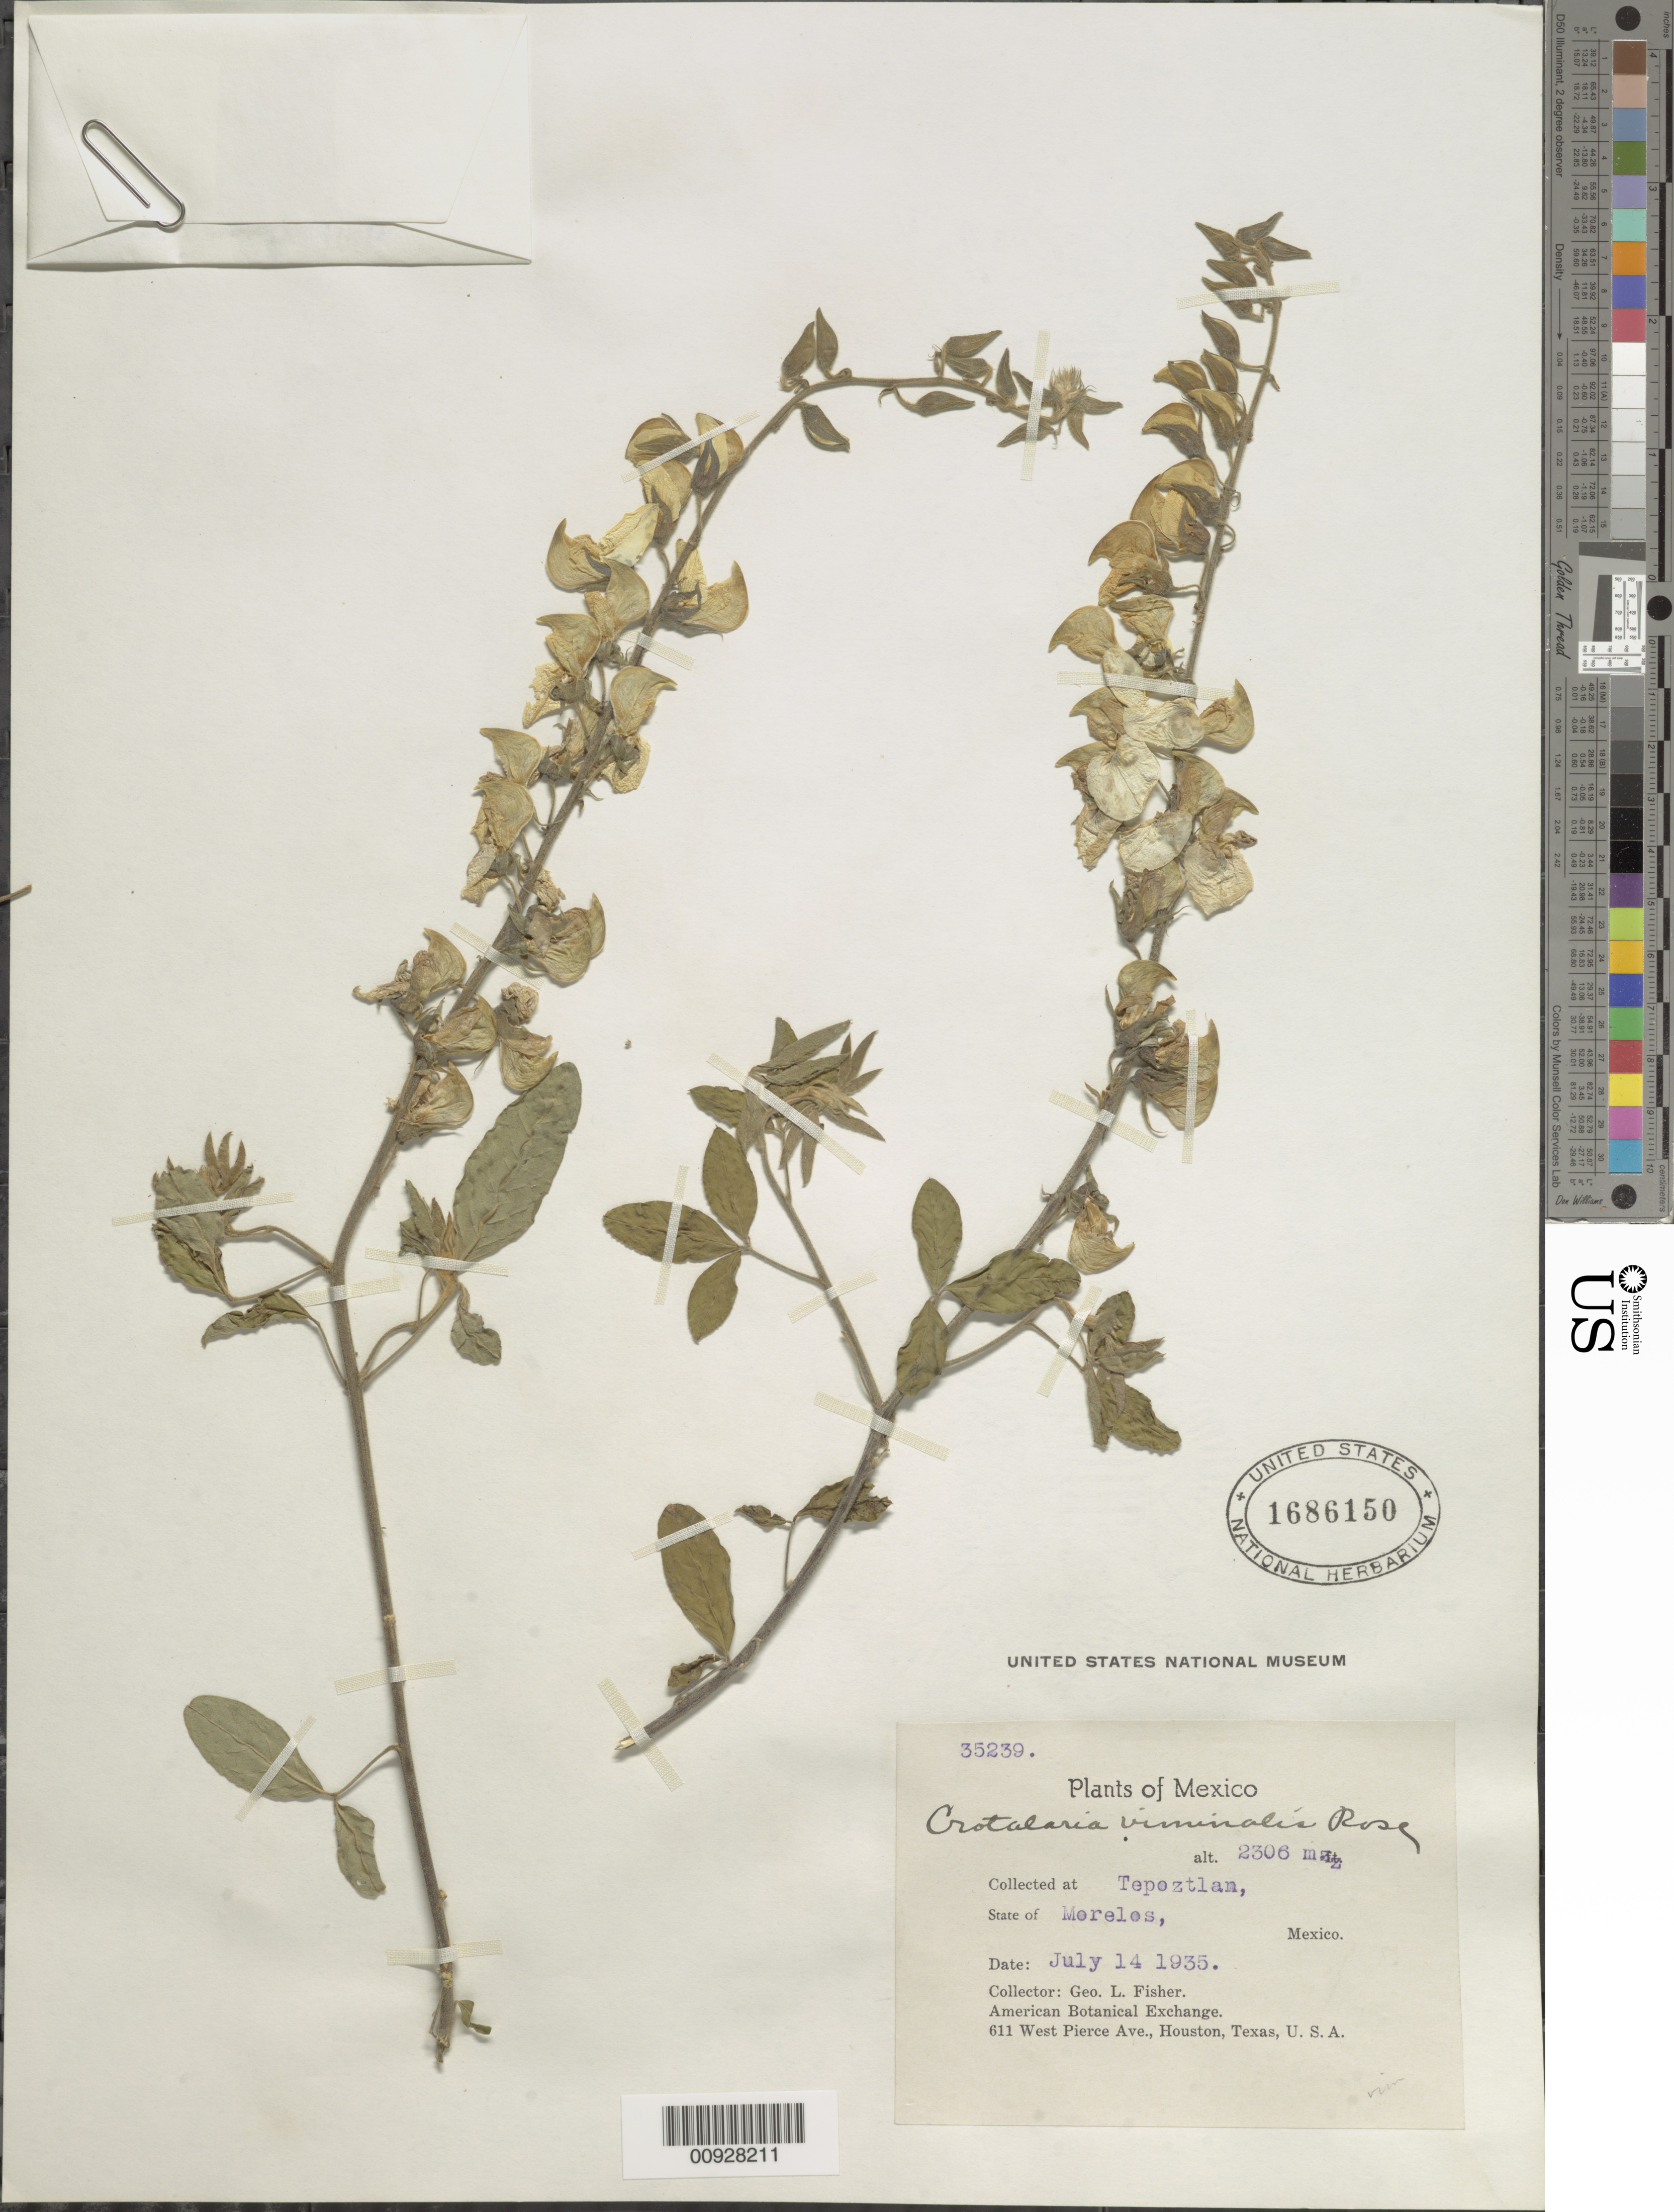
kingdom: Plantae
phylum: Tracheophyta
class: Magnoliopsida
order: Fabales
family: Fabaceae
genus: Crotalaria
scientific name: Crotalaria viminalis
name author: Rose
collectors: G. L. Fisher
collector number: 35239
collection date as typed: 14 Jul 1935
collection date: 1935-07-14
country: Mexico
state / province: Morelos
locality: Tepoztlan, State of Morelos.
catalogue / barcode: US 1686150